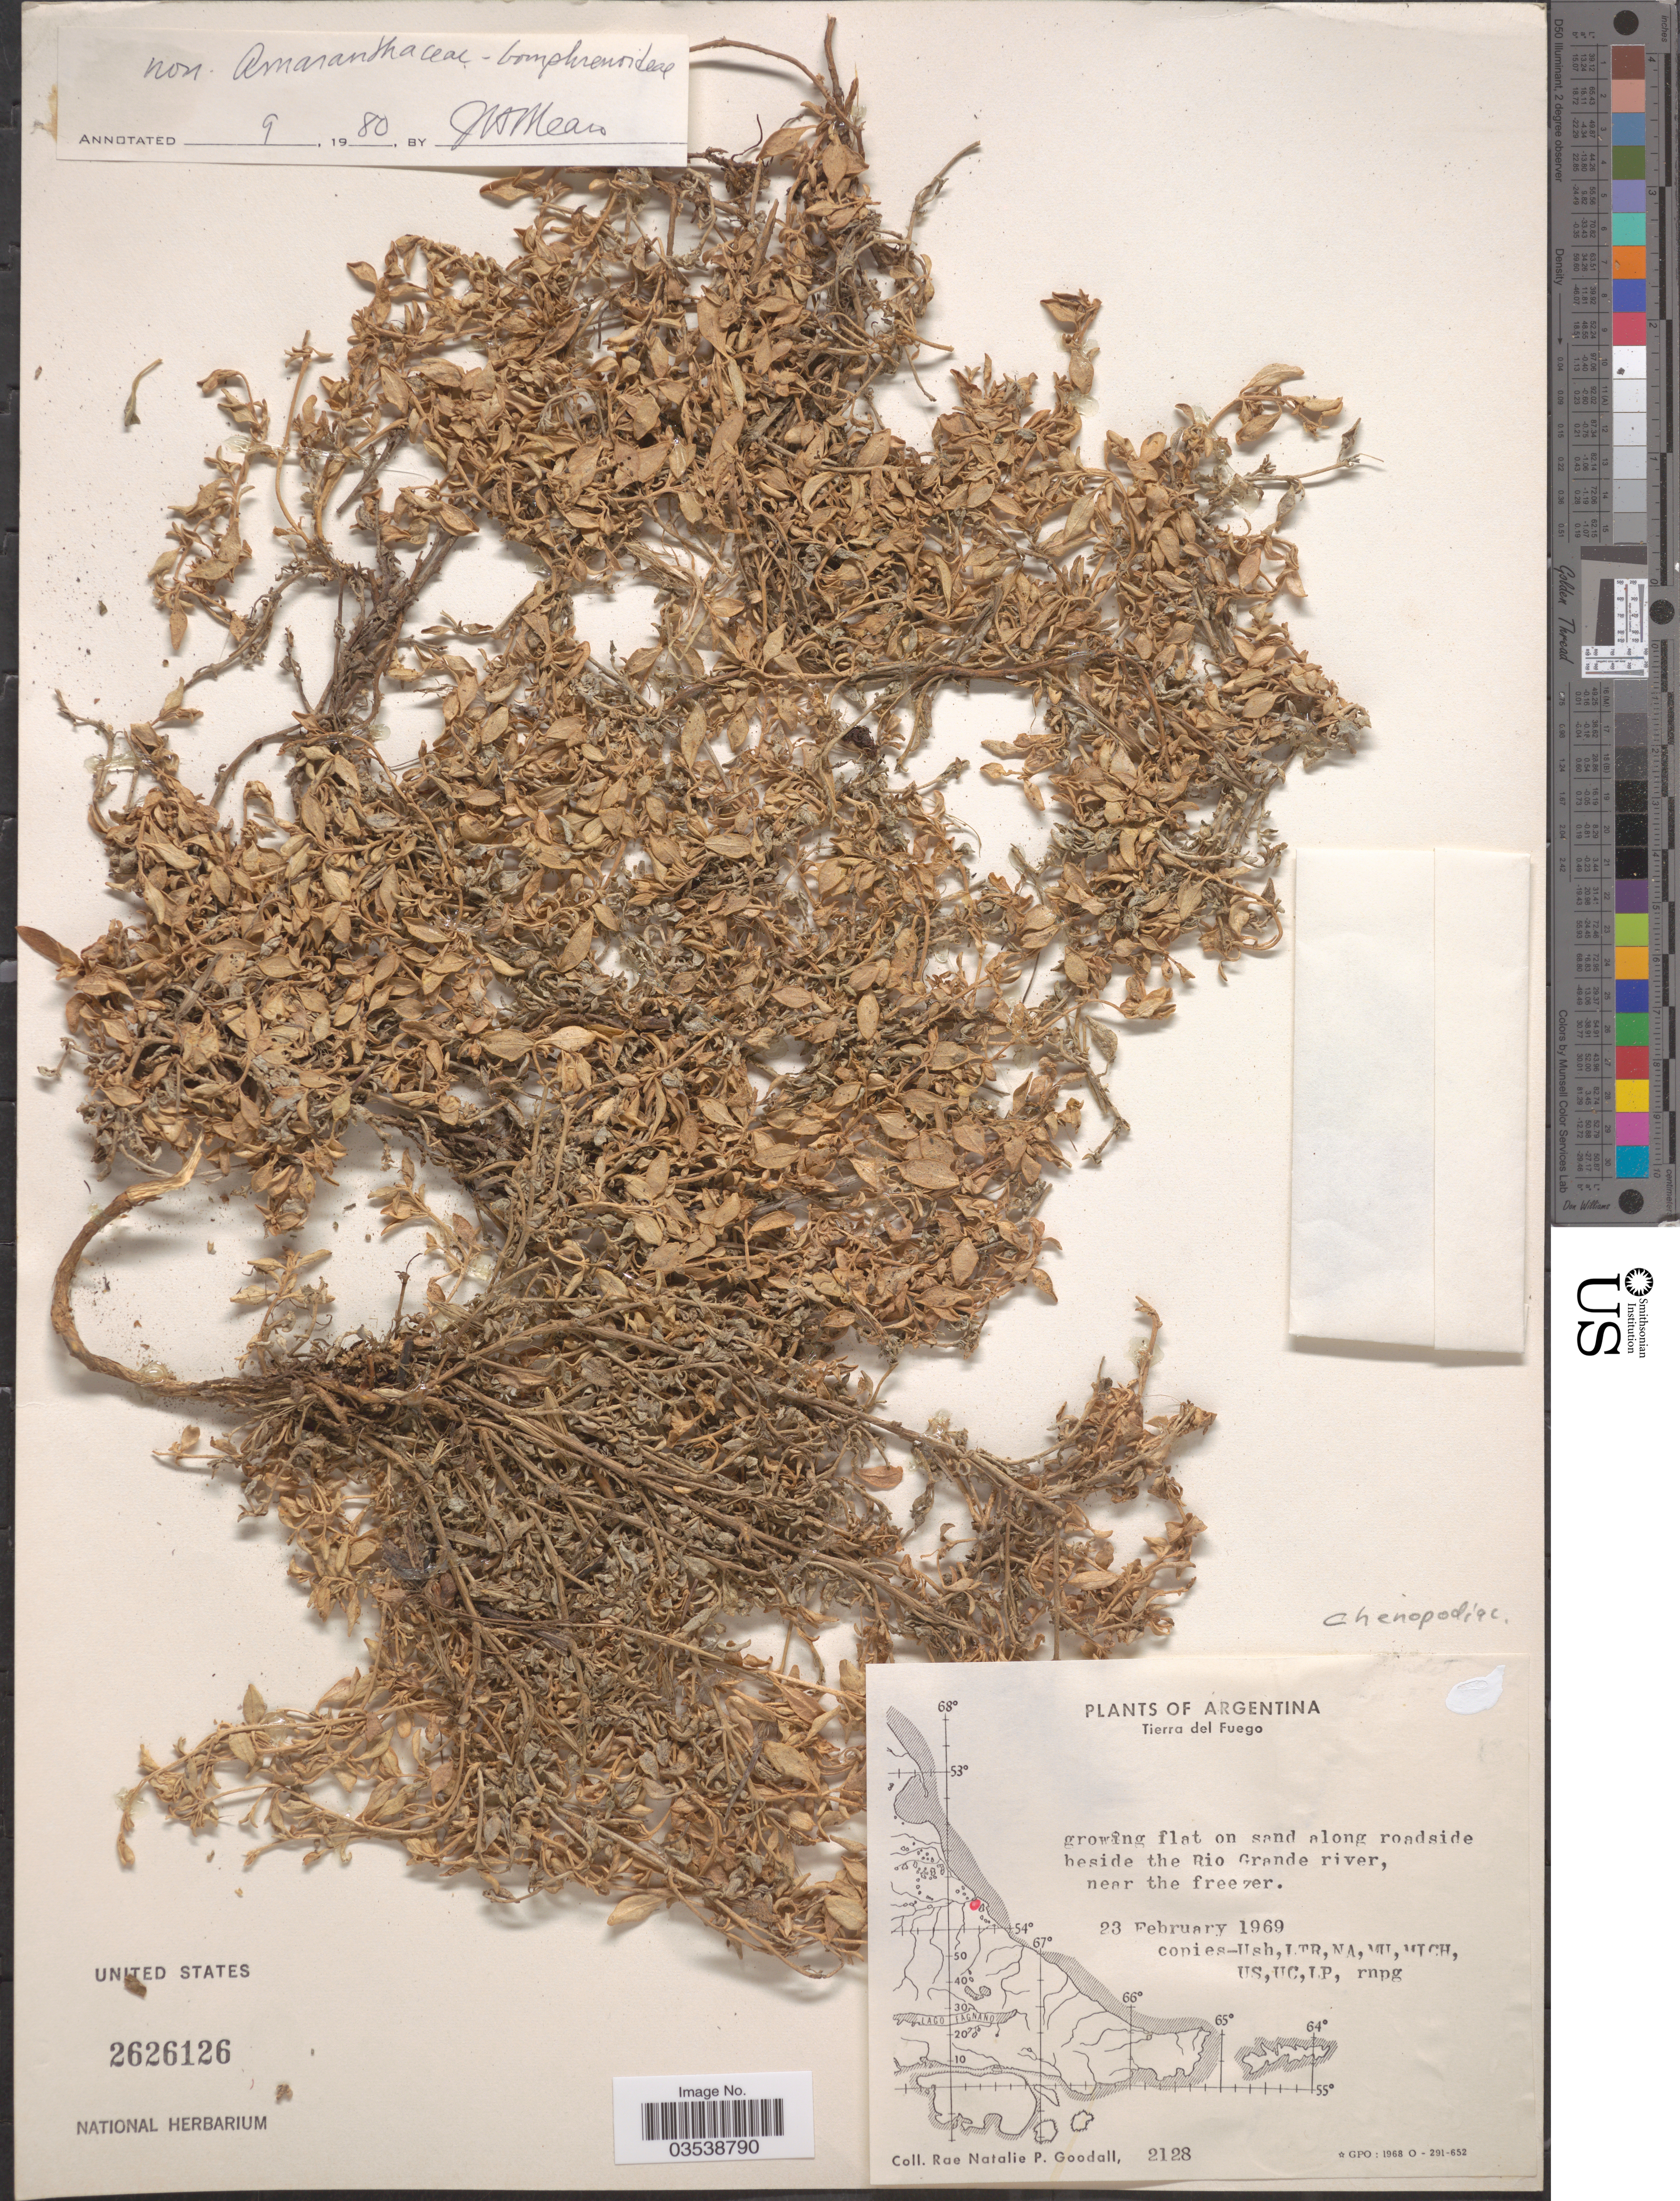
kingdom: Plantae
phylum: Tracheophyta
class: Magnoliopsida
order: Caryophyllales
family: Amaranthaceae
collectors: R. Goodall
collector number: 2128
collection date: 1969-02-23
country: Argentina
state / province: Tierra del Fuego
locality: Along roadside beside the Rio Grande river, near the freezer.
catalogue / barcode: US 2626126